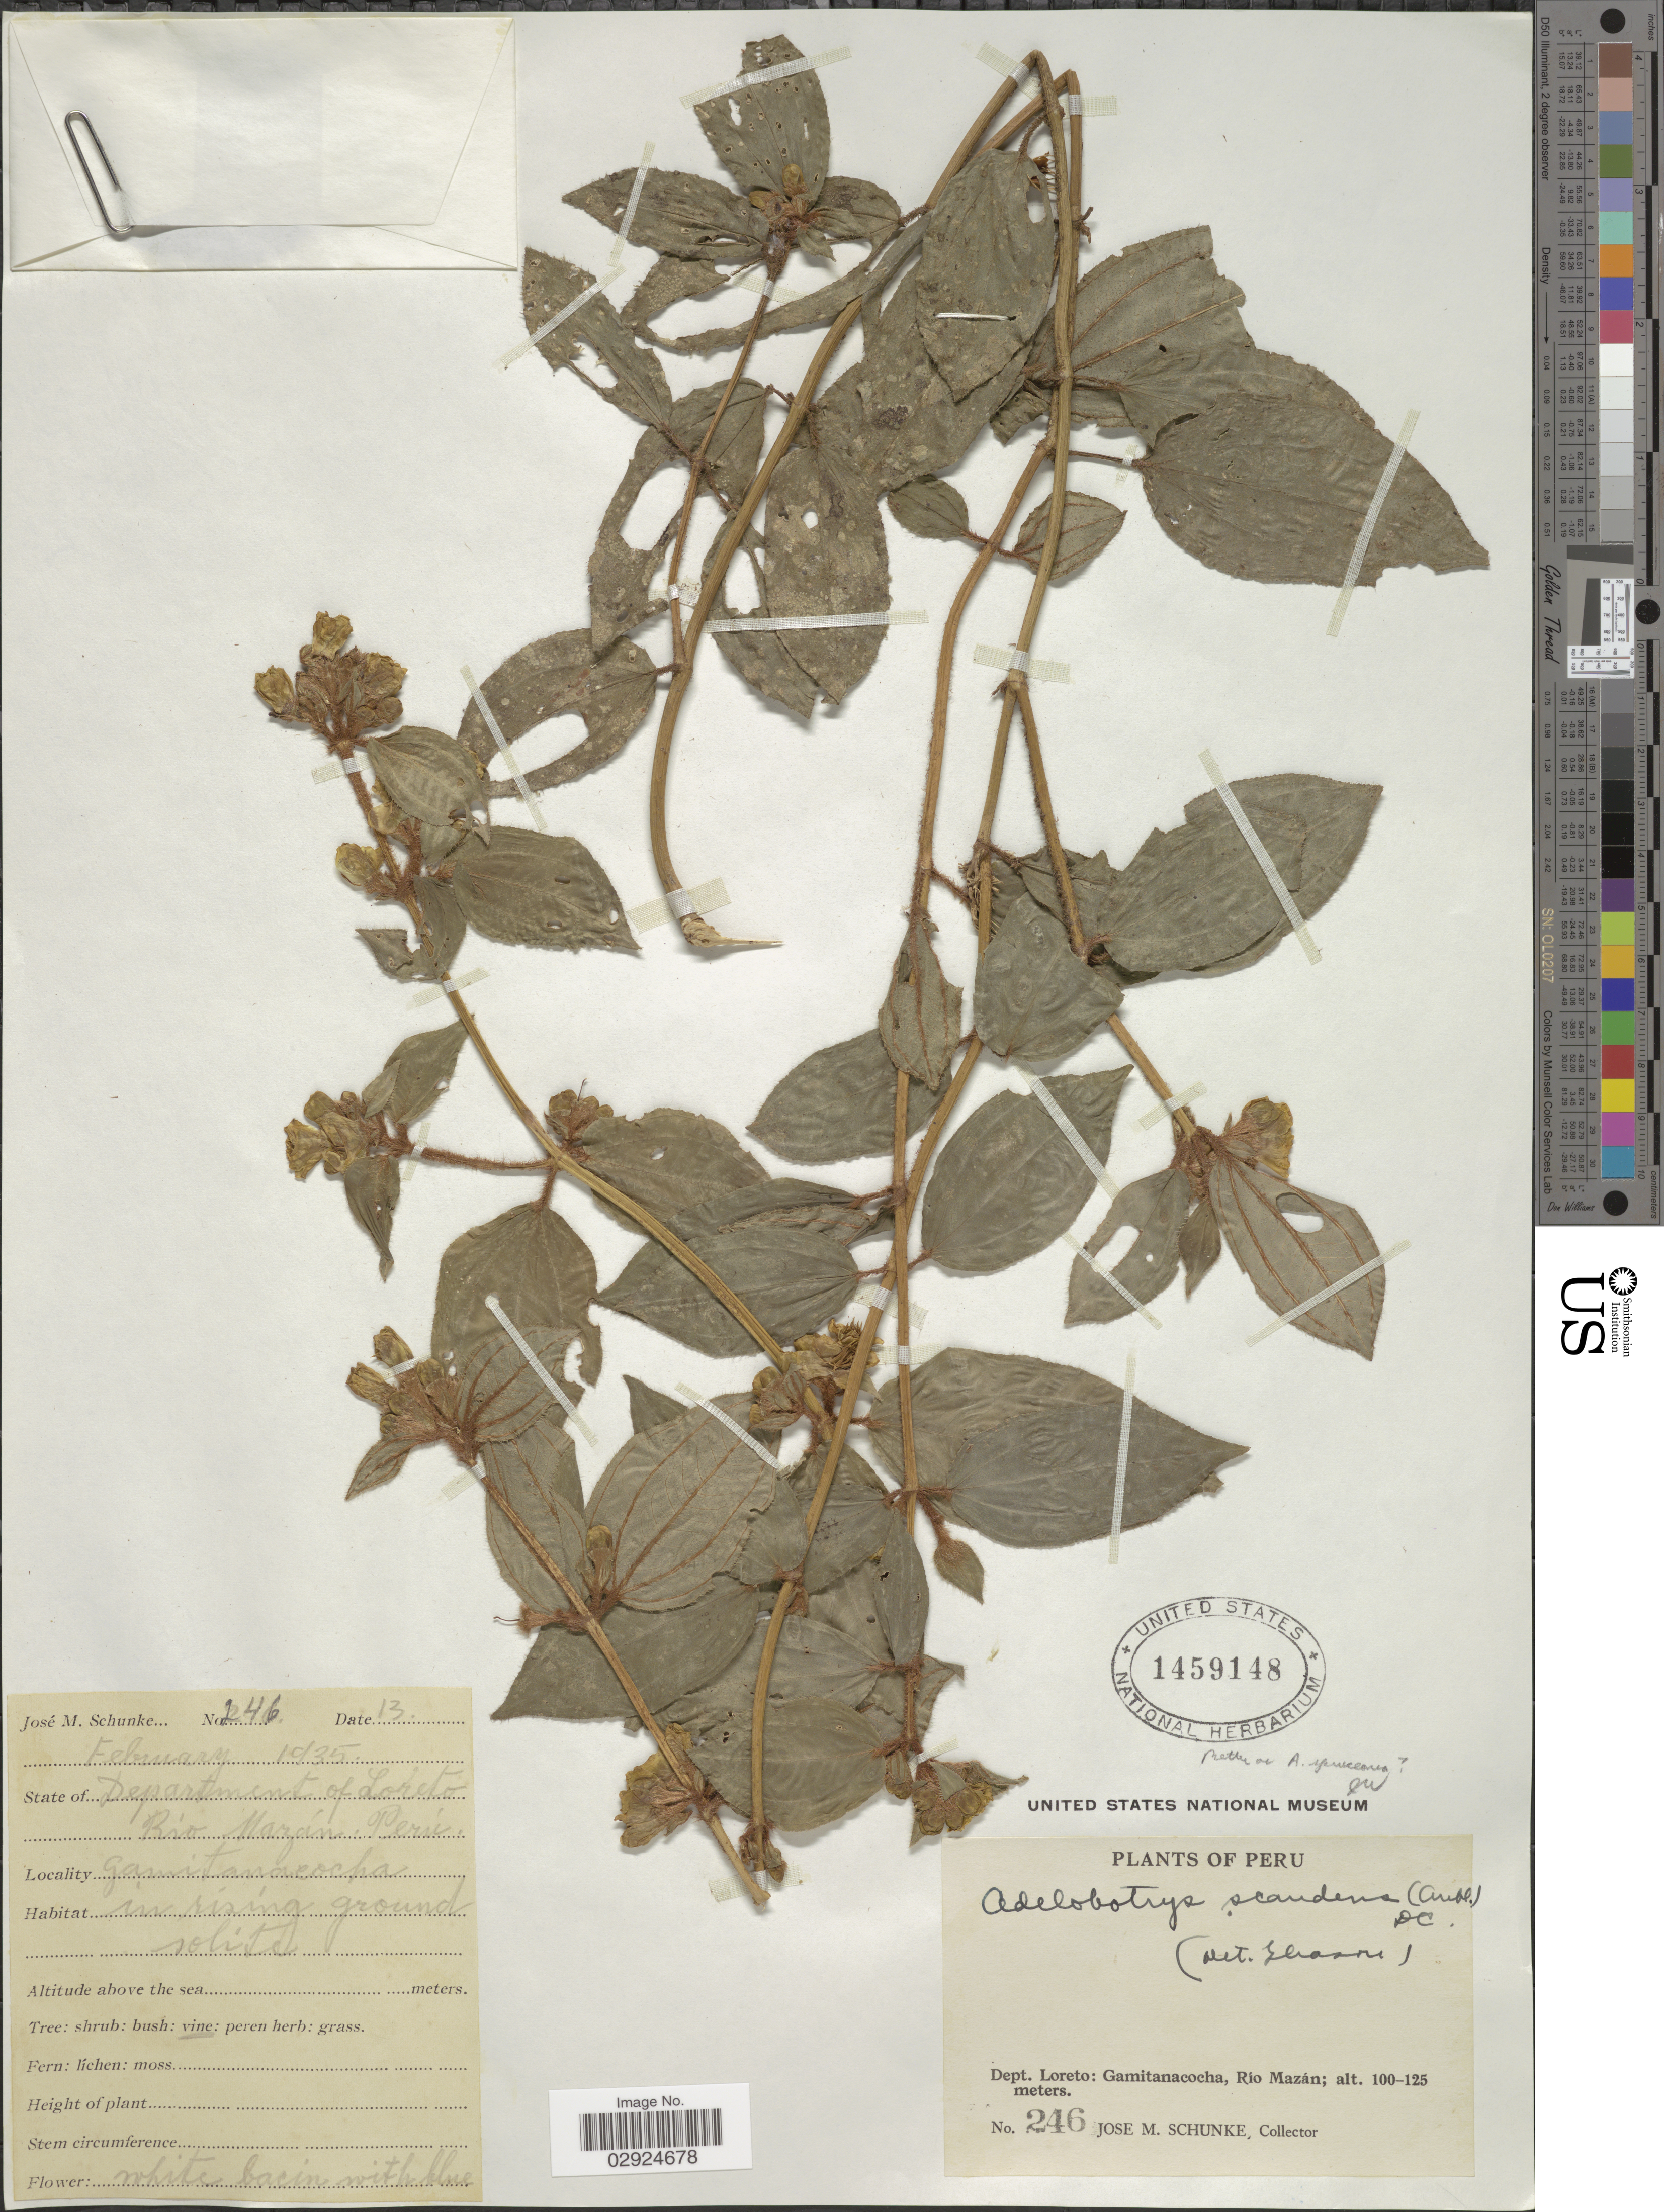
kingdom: Plantae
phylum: Tracheophyta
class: Magnoliopsida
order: Myrtales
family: Melastomataceae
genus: Adelobotrys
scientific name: Adelobotrys spruceana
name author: Cogn.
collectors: J. M. Schunke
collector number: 246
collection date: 1935-02-13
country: Peru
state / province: Loreto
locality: Dept. Loreto: Gamitanacocha, Rio Mazán.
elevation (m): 100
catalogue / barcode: US 1459148